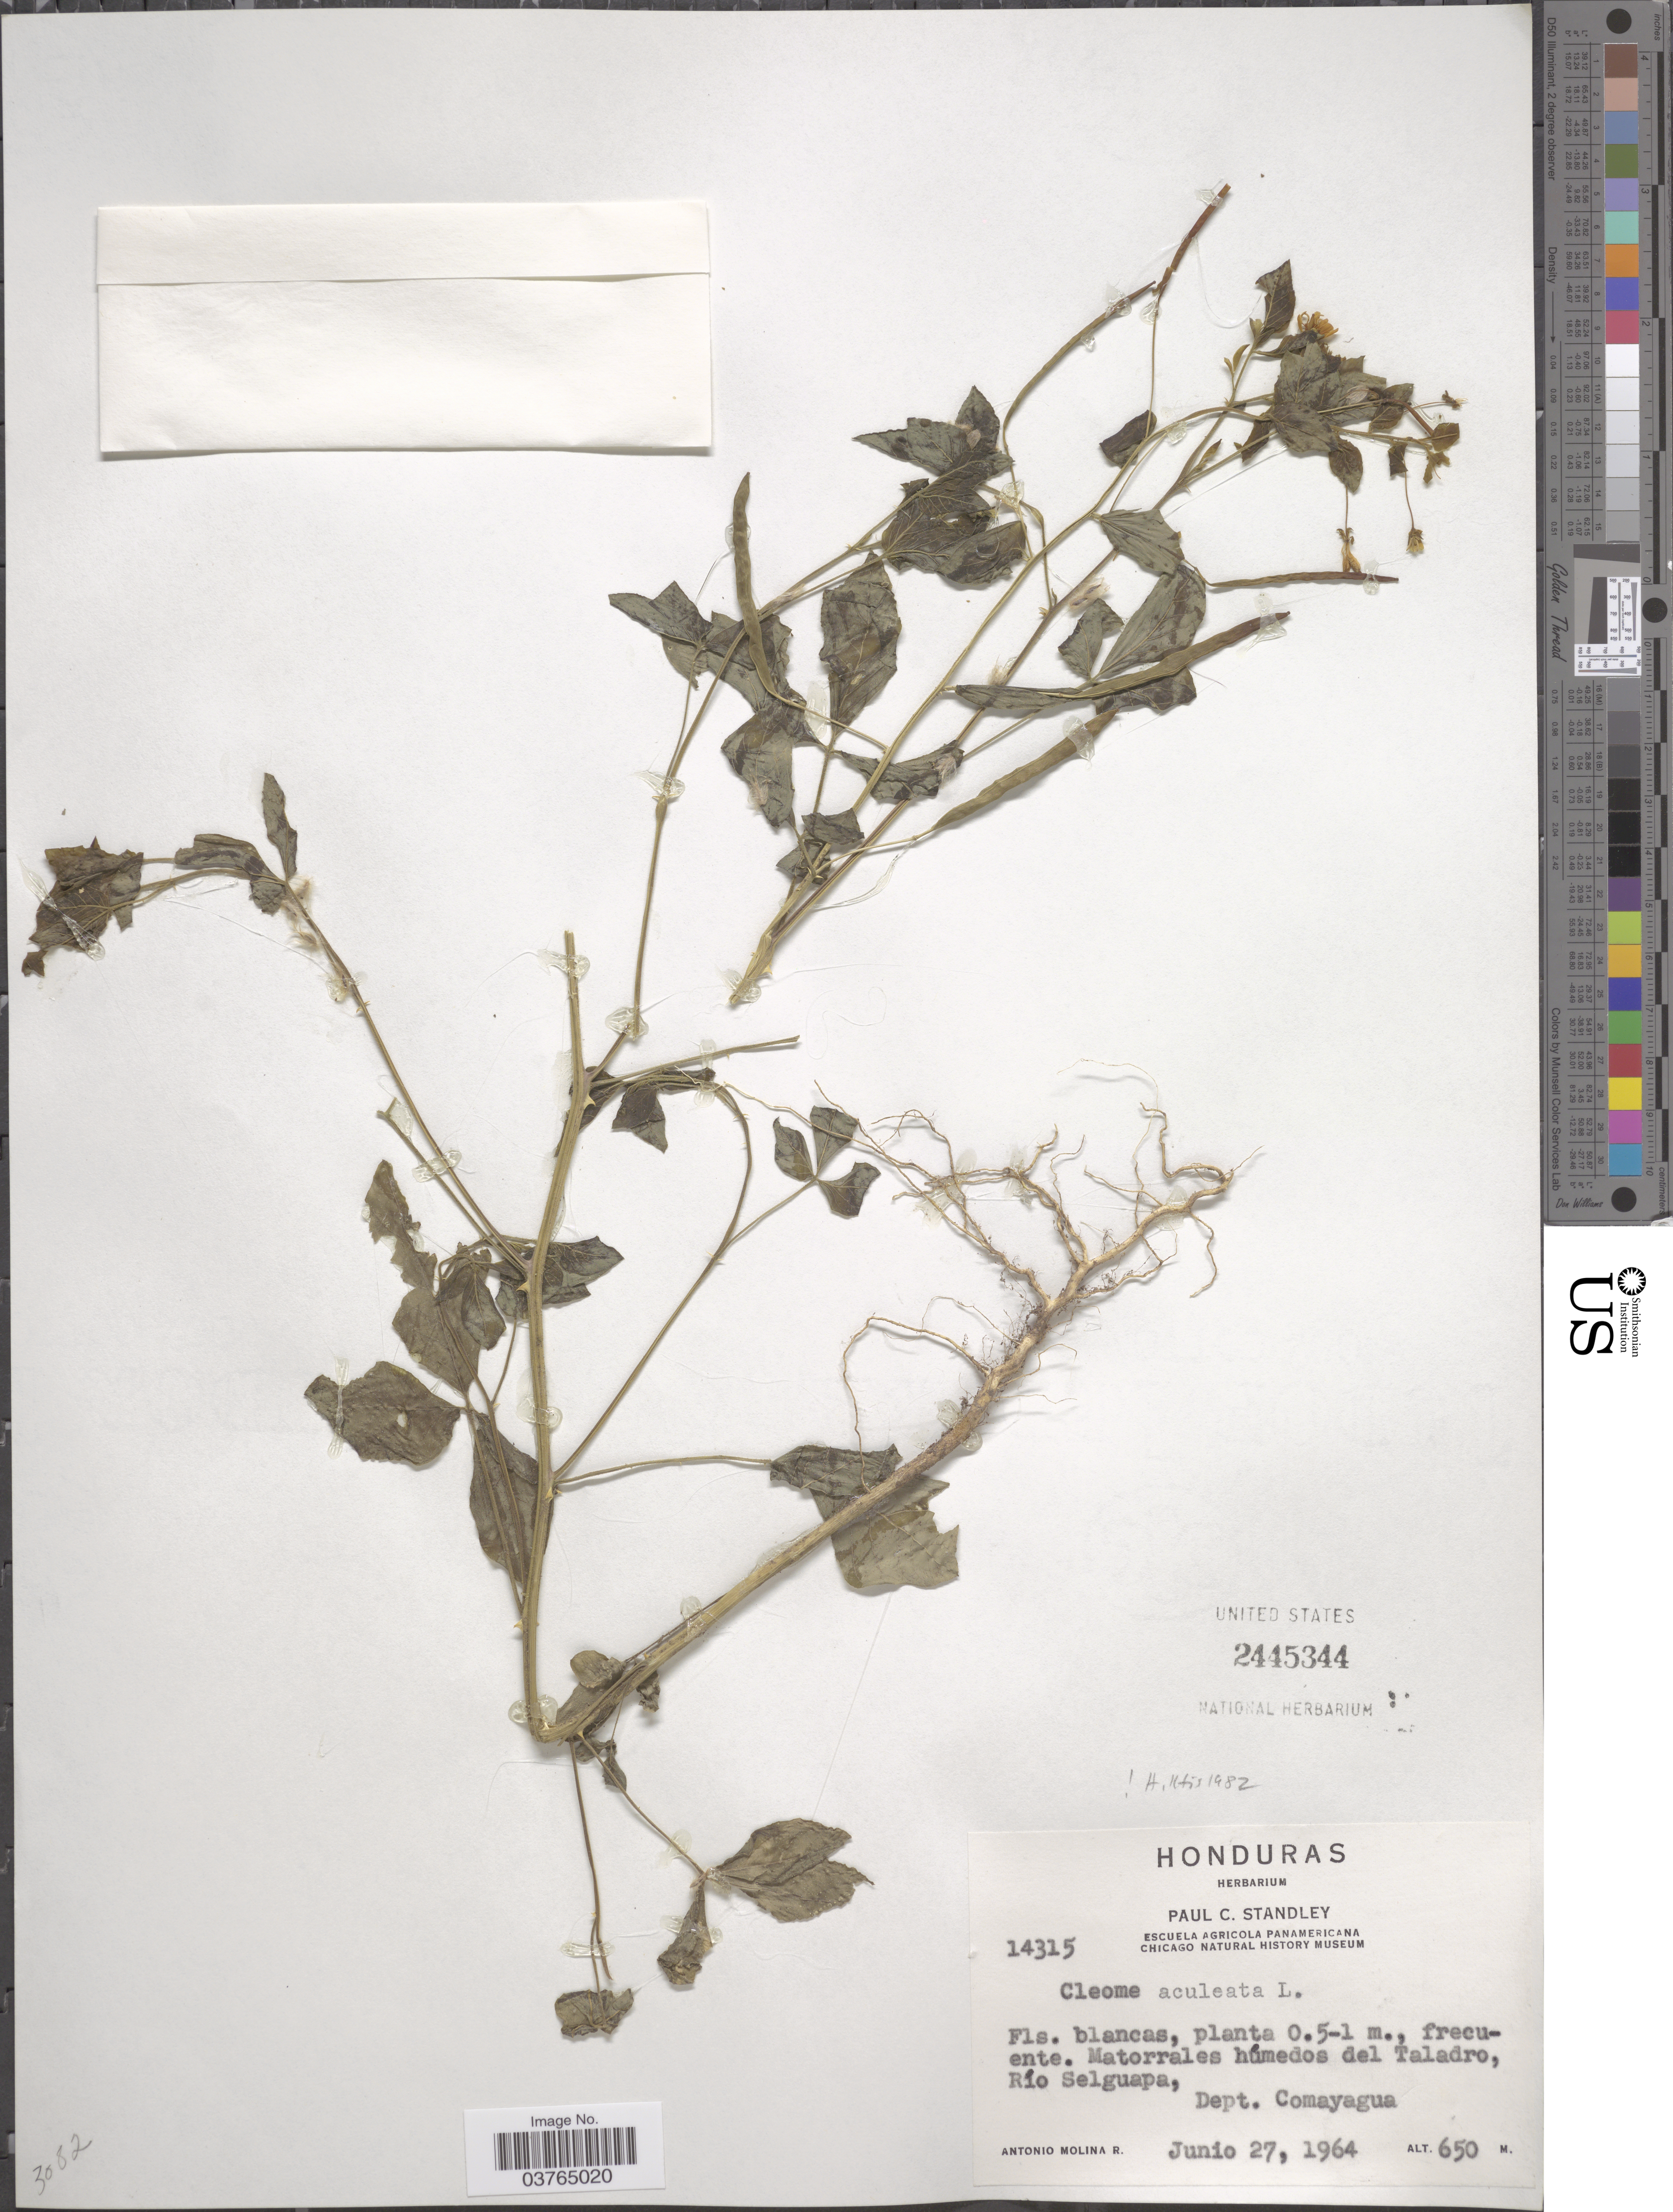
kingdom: Plantae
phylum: Tracheophyta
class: Magnoliopsida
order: Brassicales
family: Cleomaceae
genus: Tarenaya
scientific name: Tarenaya aculeata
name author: (L.) Soares Neto & Roalson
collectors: A. Molina R.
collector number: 14315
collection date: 1964-06-27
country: Honduras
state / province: Comayagua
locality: Matorrales húmedos del Taladro, Río Selguapa, Dept. Comayagua.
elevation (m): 650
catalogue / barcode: US 2445344